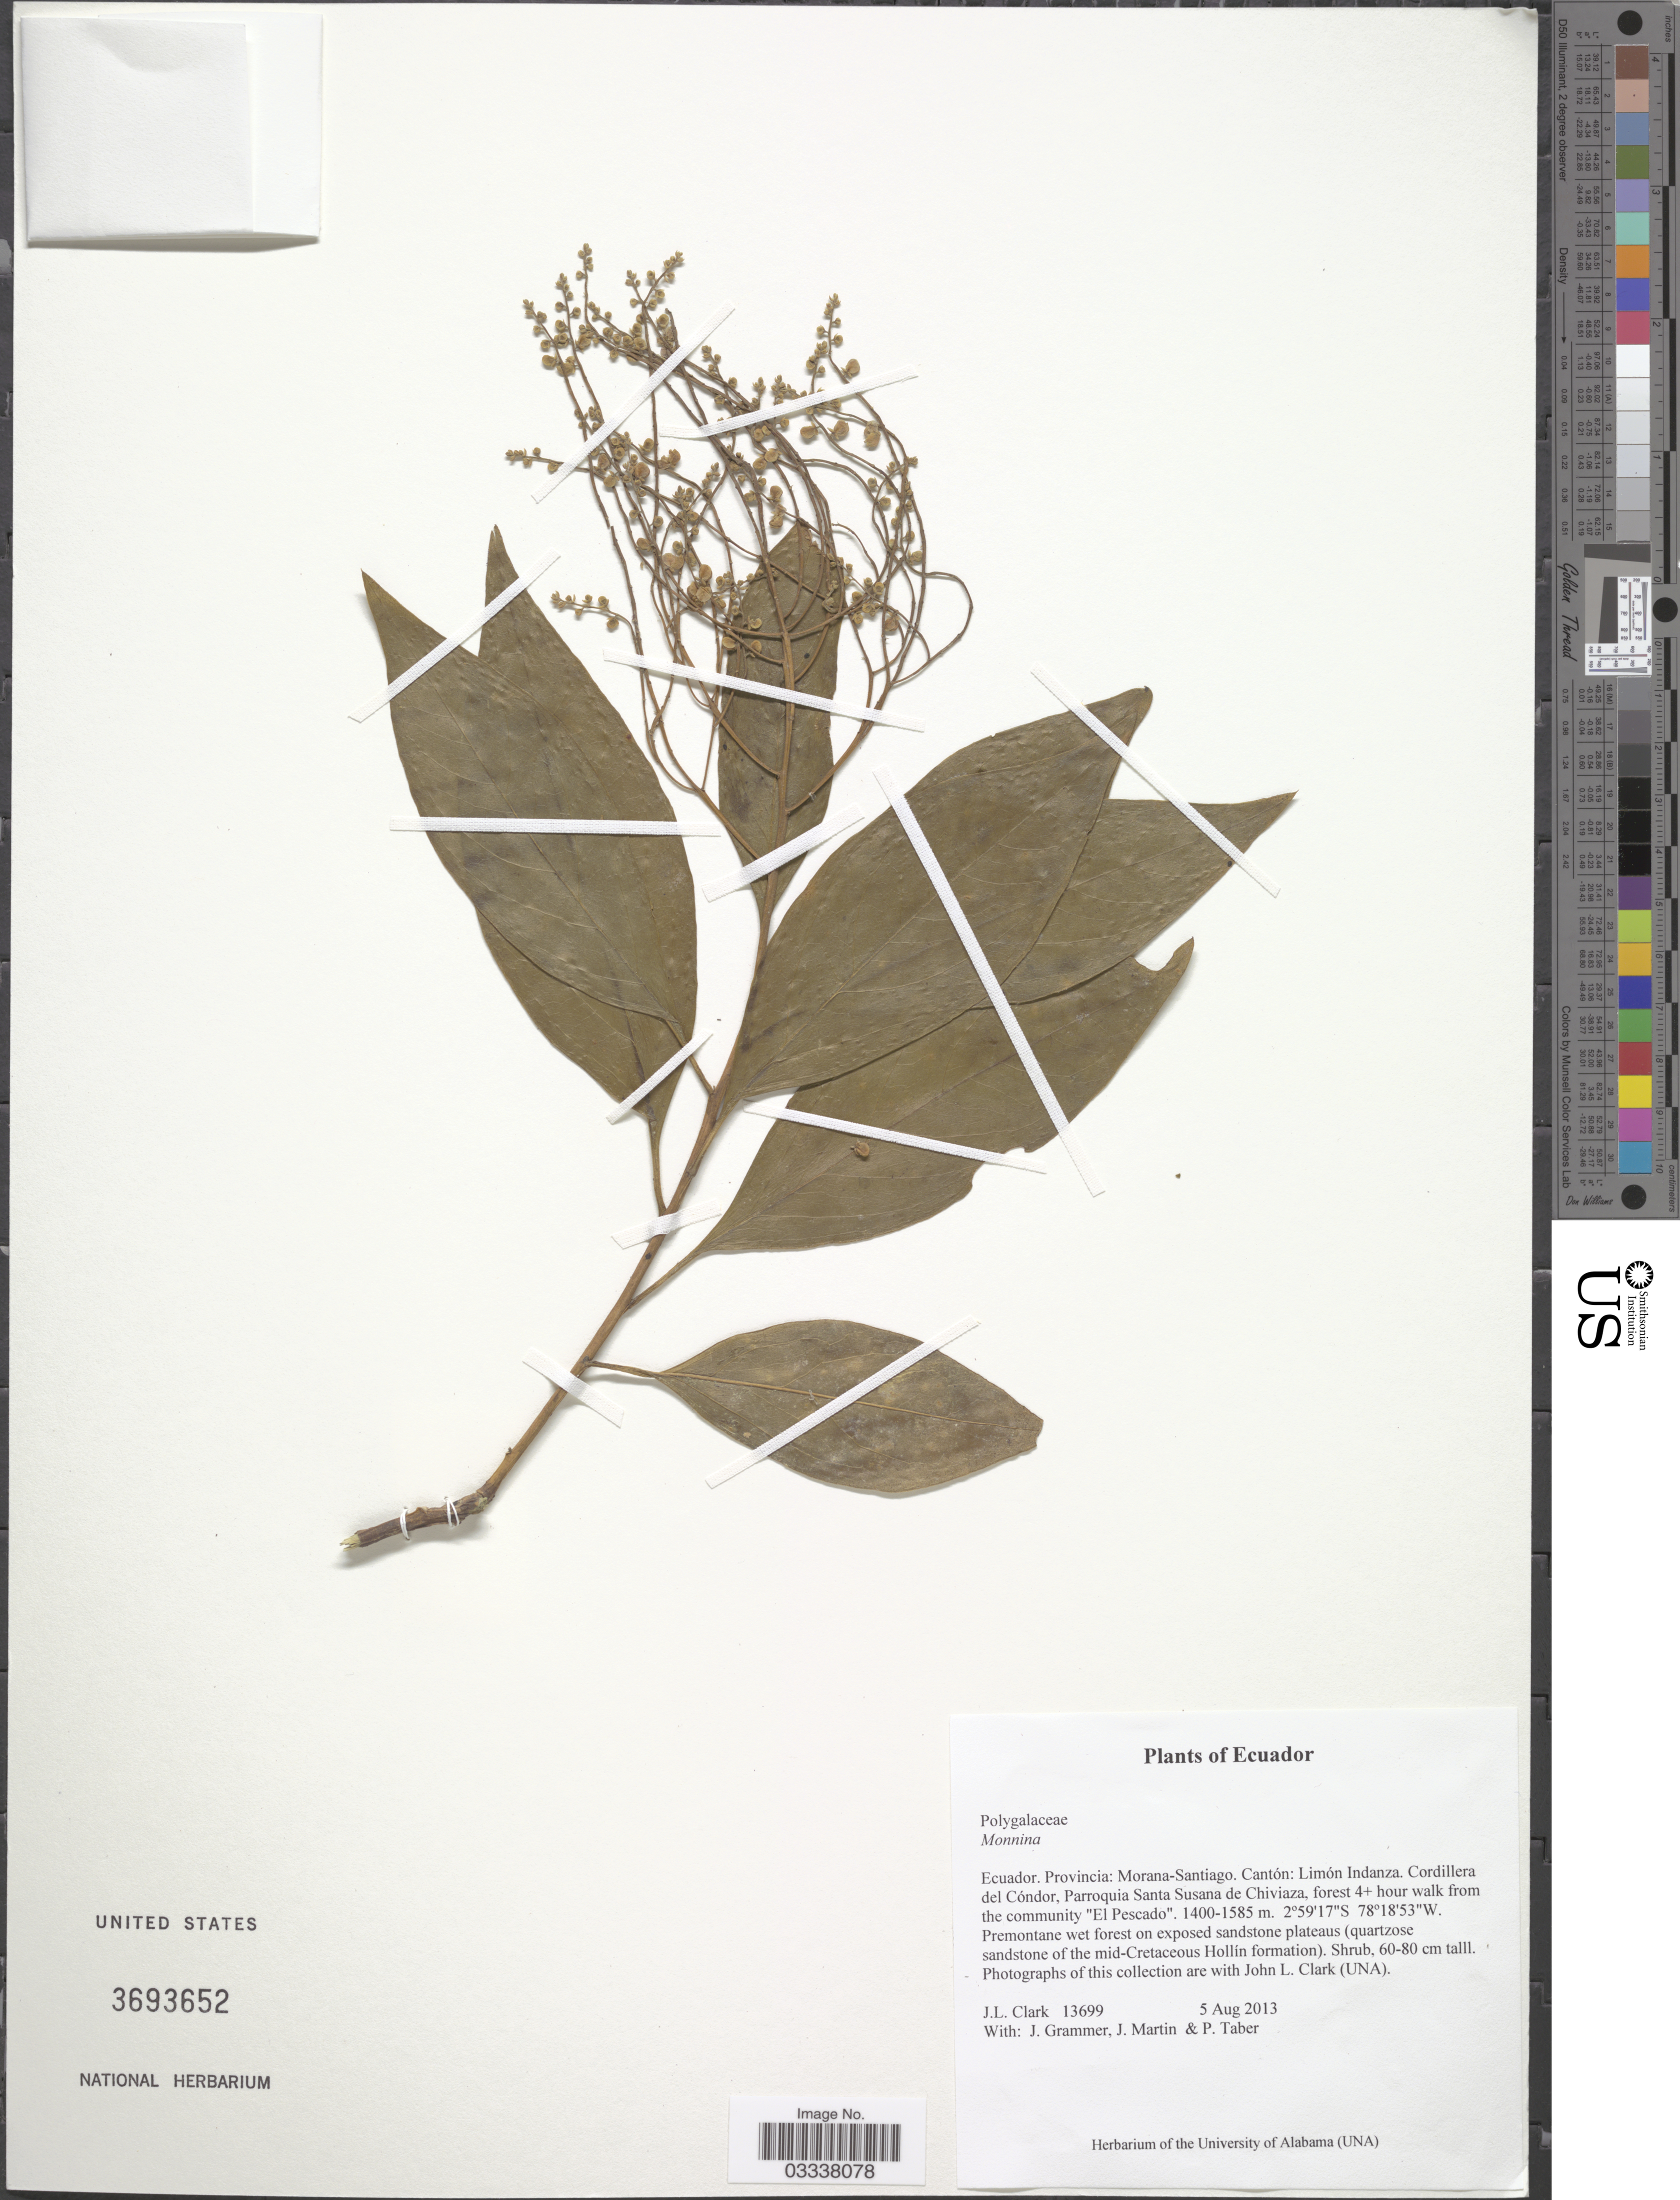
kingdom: Plantae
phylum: Tracheophyta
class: Magnoliopsida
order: Fabales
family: Polygalaceae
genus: Monnina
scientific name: Monnina sp.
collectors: J. L. Clark, J. Grammer, J. Martin & P. Taber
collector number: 13699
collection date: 2013-08-05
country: Ecuador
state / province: Morona-Santiago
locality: Cantón: Limón Indanza. Cordillera del Cóndor, Parroquia Santa Susanna de Chiviaza, forest 4+ hour walk from the community "El Pescado".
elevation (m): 1400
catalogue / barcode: US 3693652